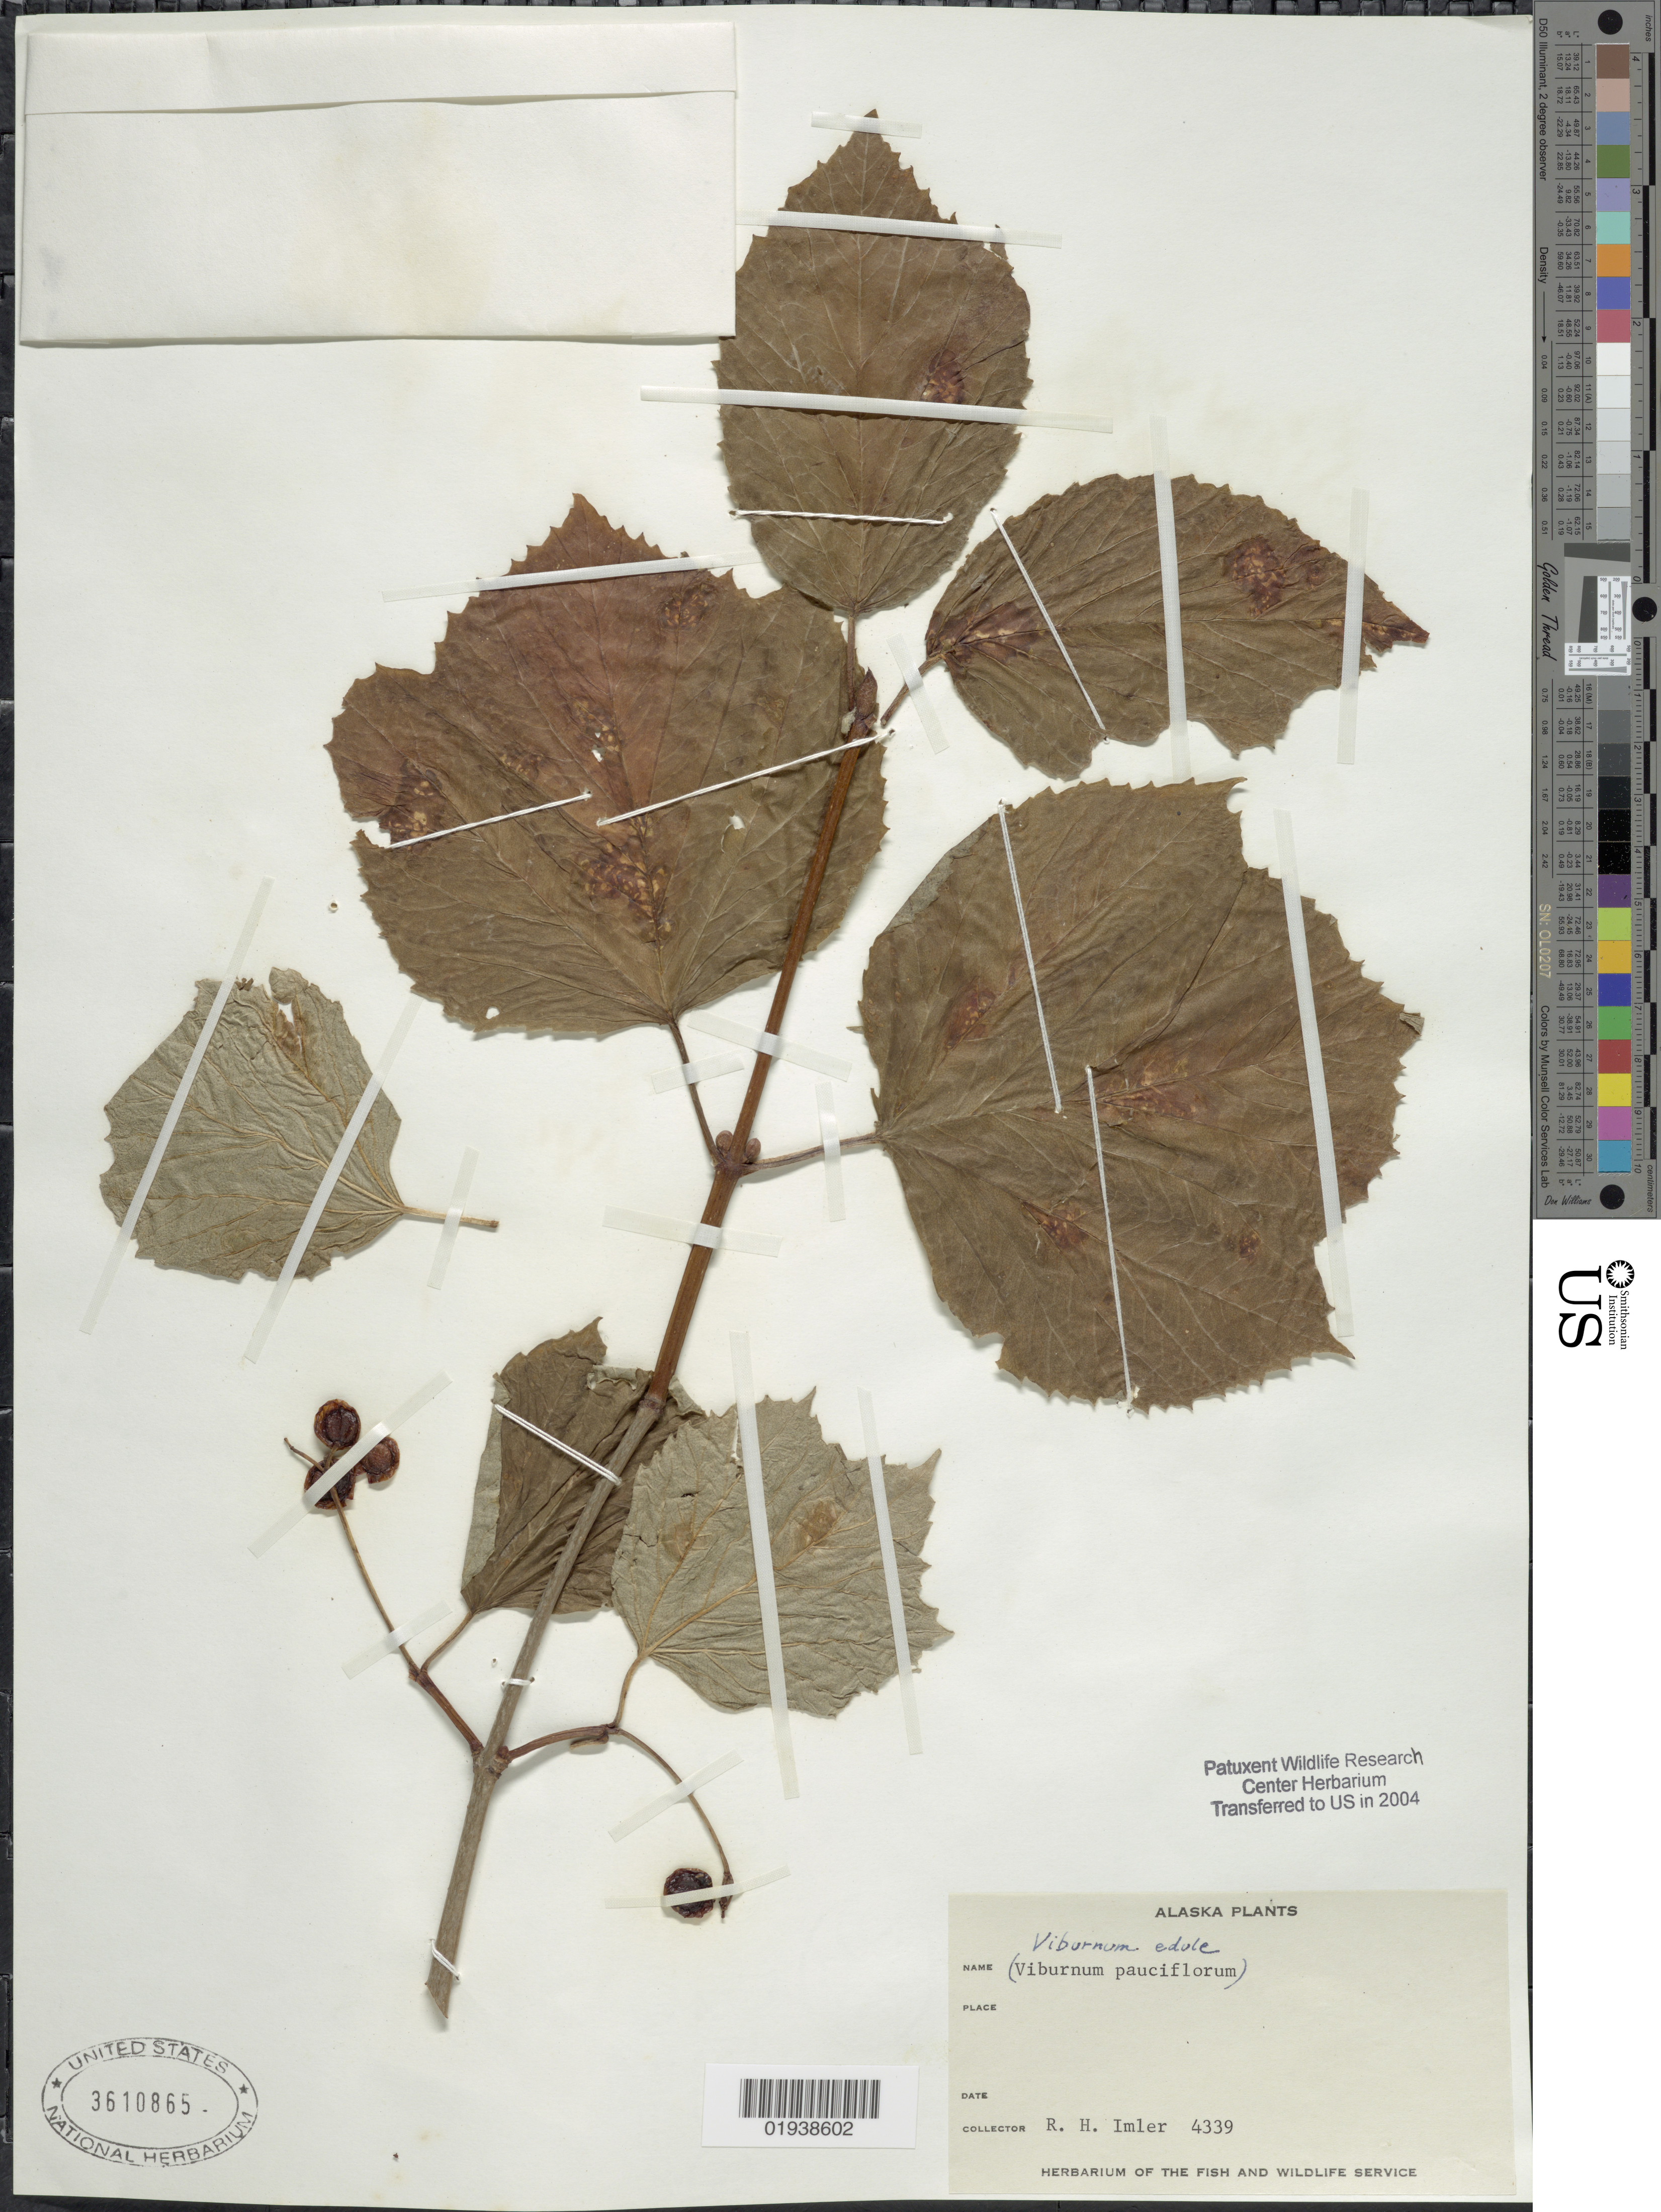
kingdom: Plantae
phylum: Tracheophyta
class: Magnoliopsida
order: Dipsacales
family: Viburnaceae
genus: Viburnum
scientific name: Viburnum edule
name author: (Michx.) Raf.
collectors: R. Imler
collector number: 4339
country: United States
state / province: Alaska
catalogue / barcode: US 3610865